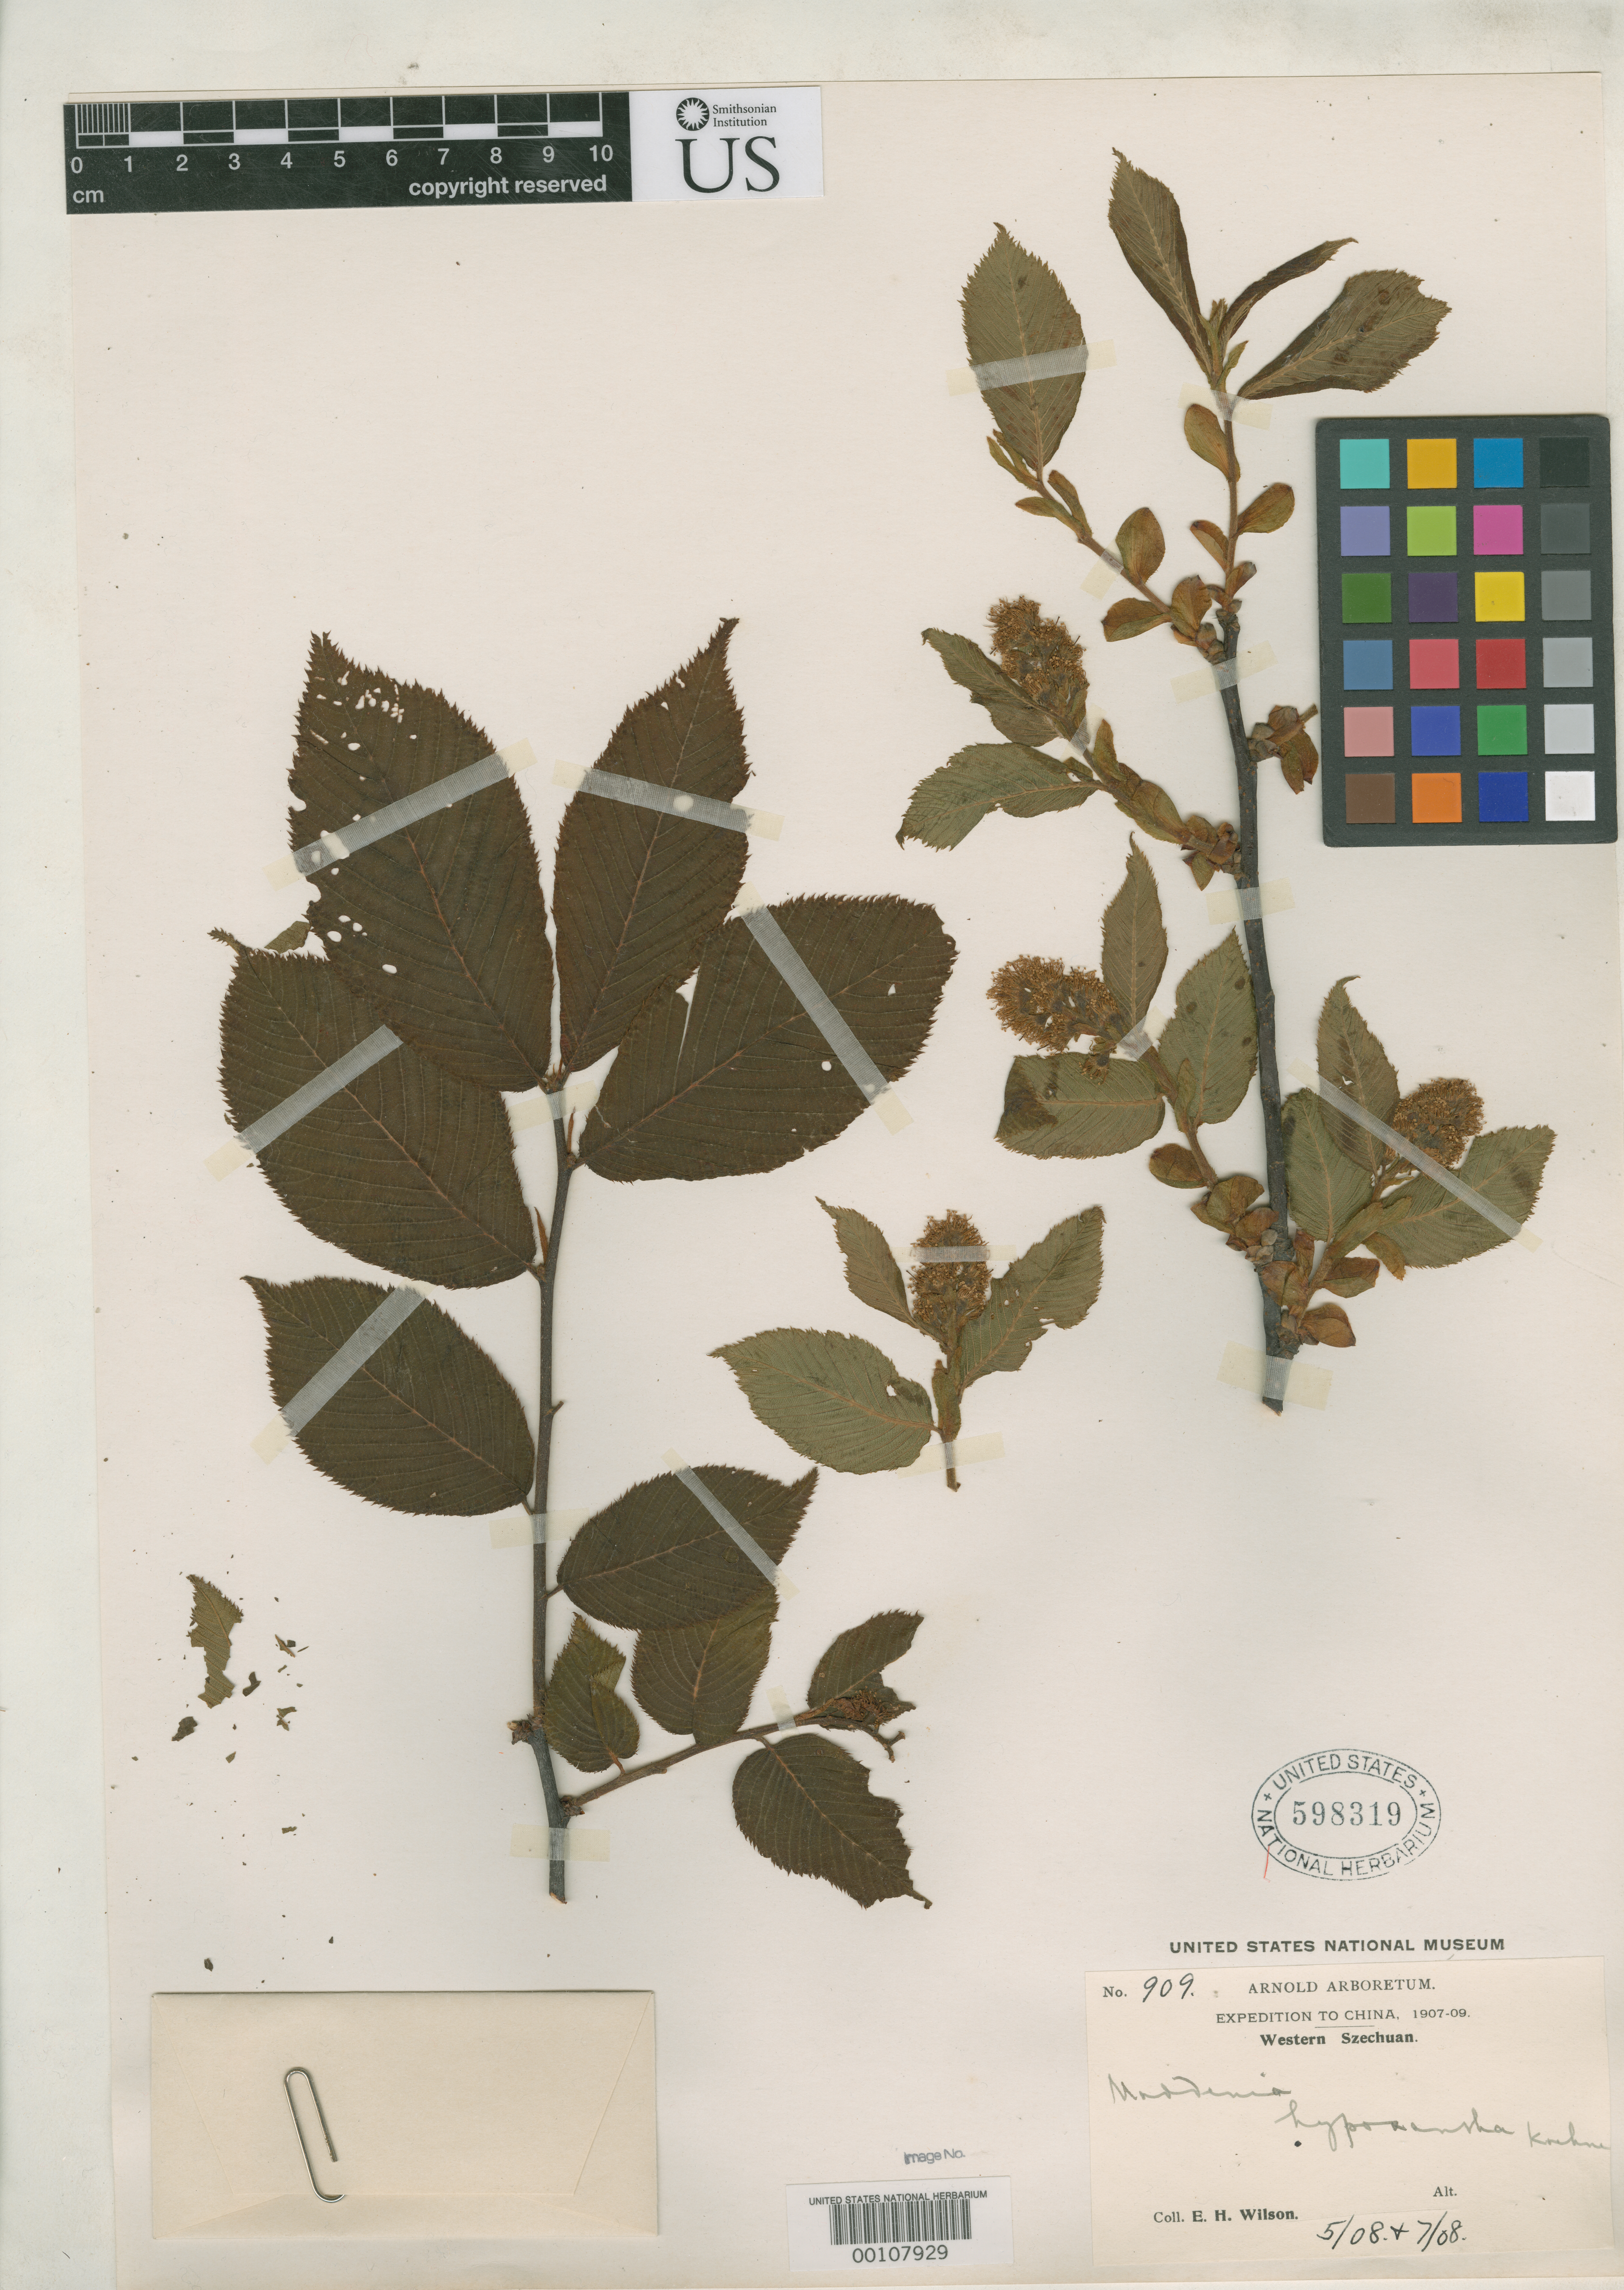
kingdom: Plantae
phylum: Tracheophyta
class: Magnoliopsida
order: Rosales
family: Rosaceae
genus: Maddenia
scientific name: Maddenia hypoxantha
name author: Koehne in Sarg.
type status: Isotype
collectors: E. H. Wilson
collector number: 909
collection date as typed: May 1908 and -- Jul 1908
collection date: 1908-05,1908-07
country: China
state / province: Sichuan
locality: Tachien-lu.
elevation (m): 1800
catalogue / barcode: US 598319